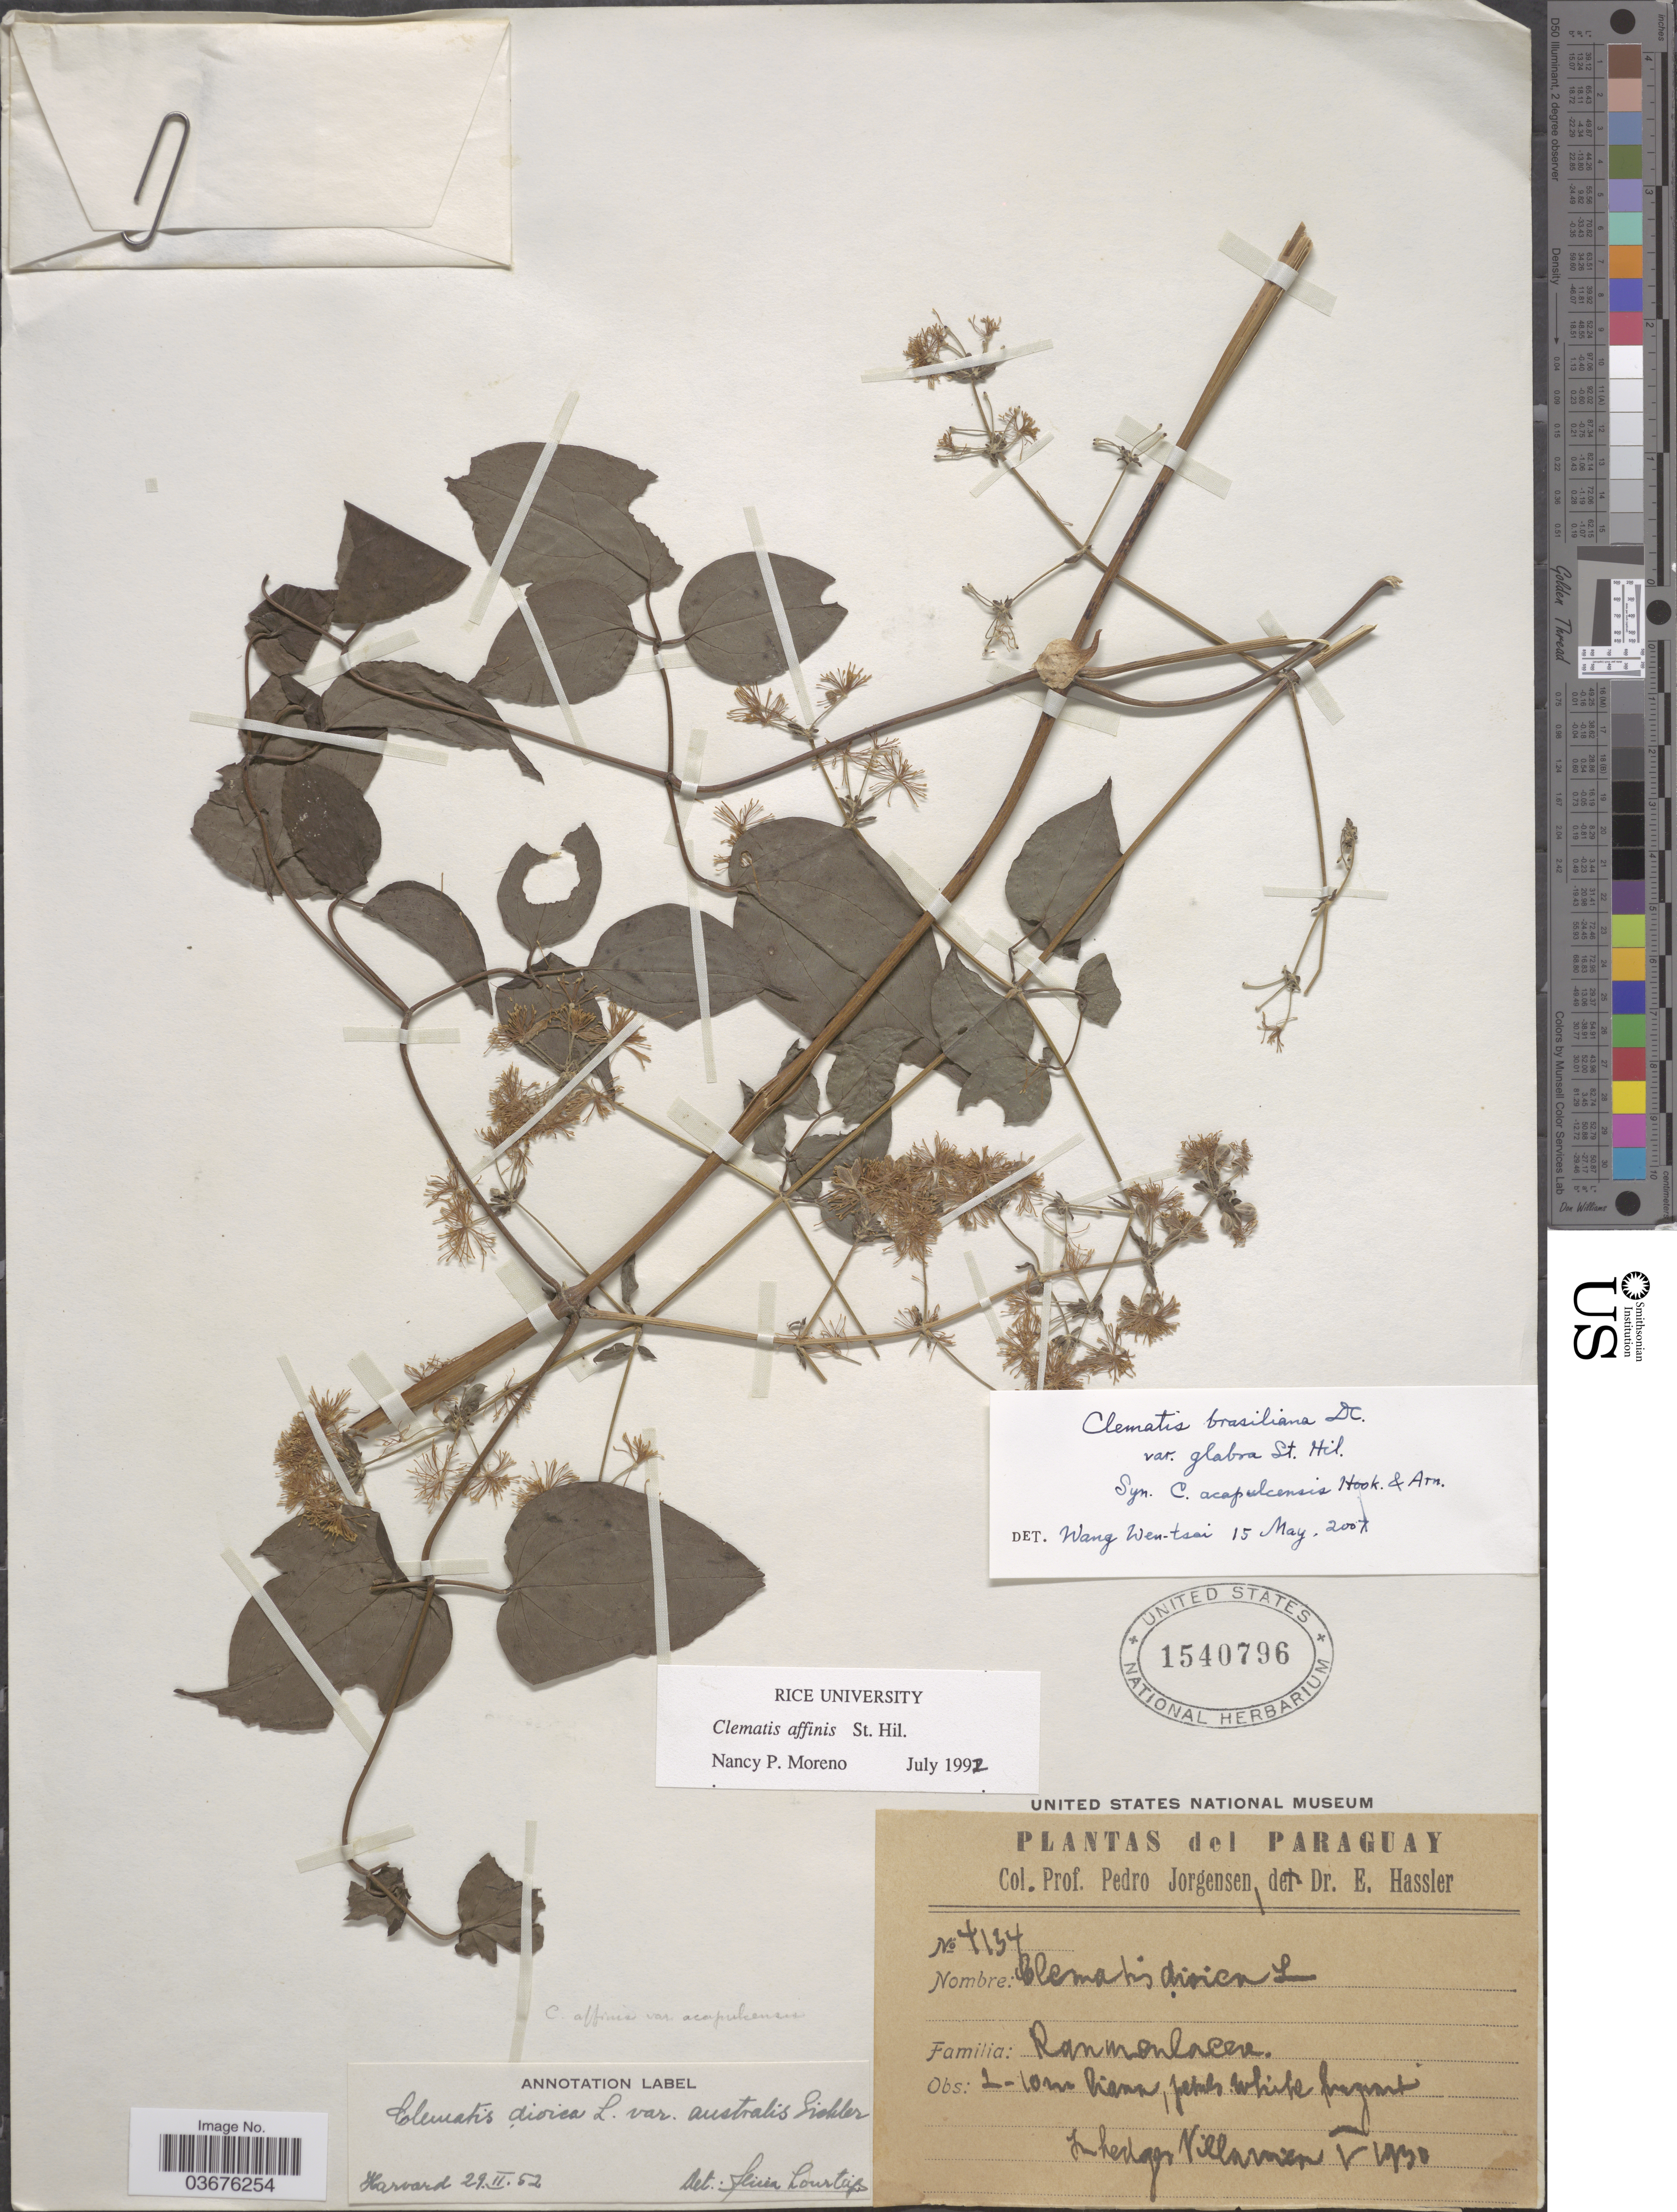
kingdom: Plantae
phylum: Tracheophyta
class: Magnoliopsida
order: Ranunculales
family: Ranunculaceae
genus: Clematis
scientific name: Clematis brasiliana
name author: DC.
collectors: P. Jörgensen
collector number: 4134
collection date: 1930-05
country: Paraguay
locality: In hedges Villarrica.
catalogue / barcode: US 1540796